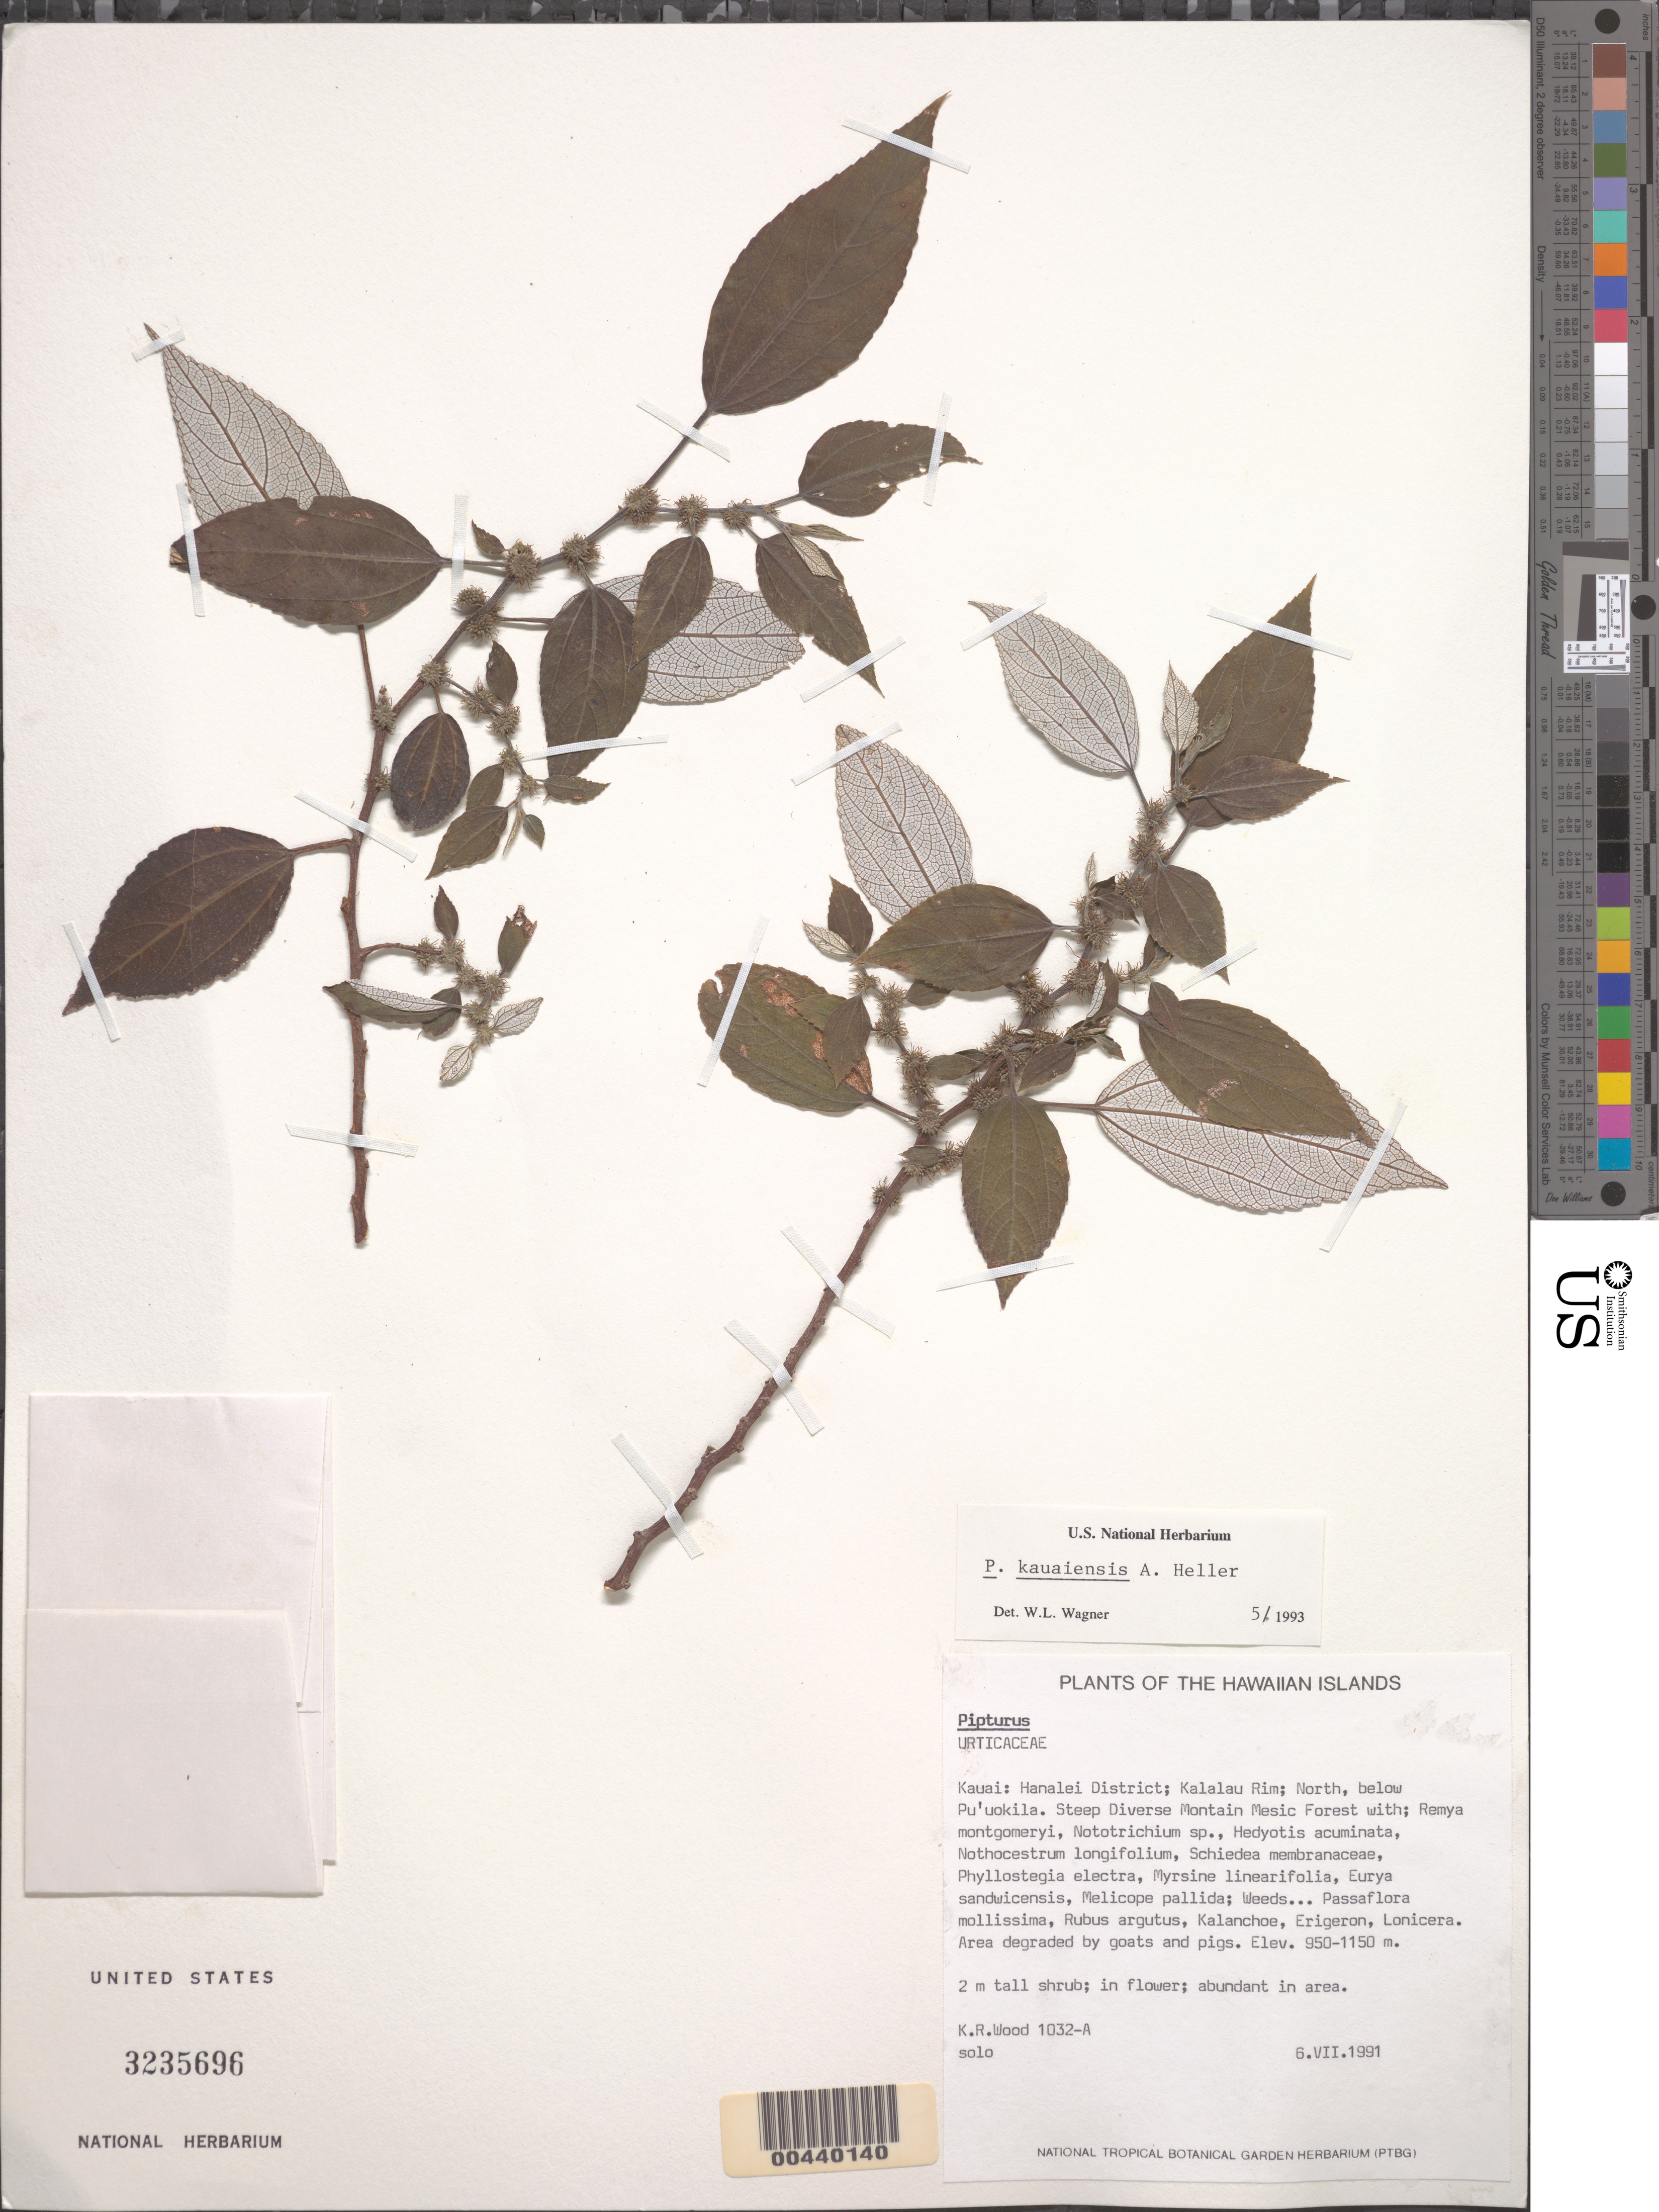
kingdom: Plantae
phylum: Tracheophyta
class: Magnoliopsida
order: Rosales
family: Urticaceae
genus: Pipturus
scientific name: Pipturus kauaiensis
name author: A. Heller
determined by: Wagner, W. L., (BOT), Smithsonian Institution - National Museum of Natural History (UNITED STATES)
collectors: K. R. Wood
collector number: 1032a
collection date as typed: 6 Jul 1991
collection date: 1991-07-06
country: United States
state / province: Hawaii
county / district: Kauai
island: Kaua'i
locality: Hanalei District, Kalalau Rim, North, below Pu'uokila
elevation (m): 950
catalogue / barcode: US 3235696